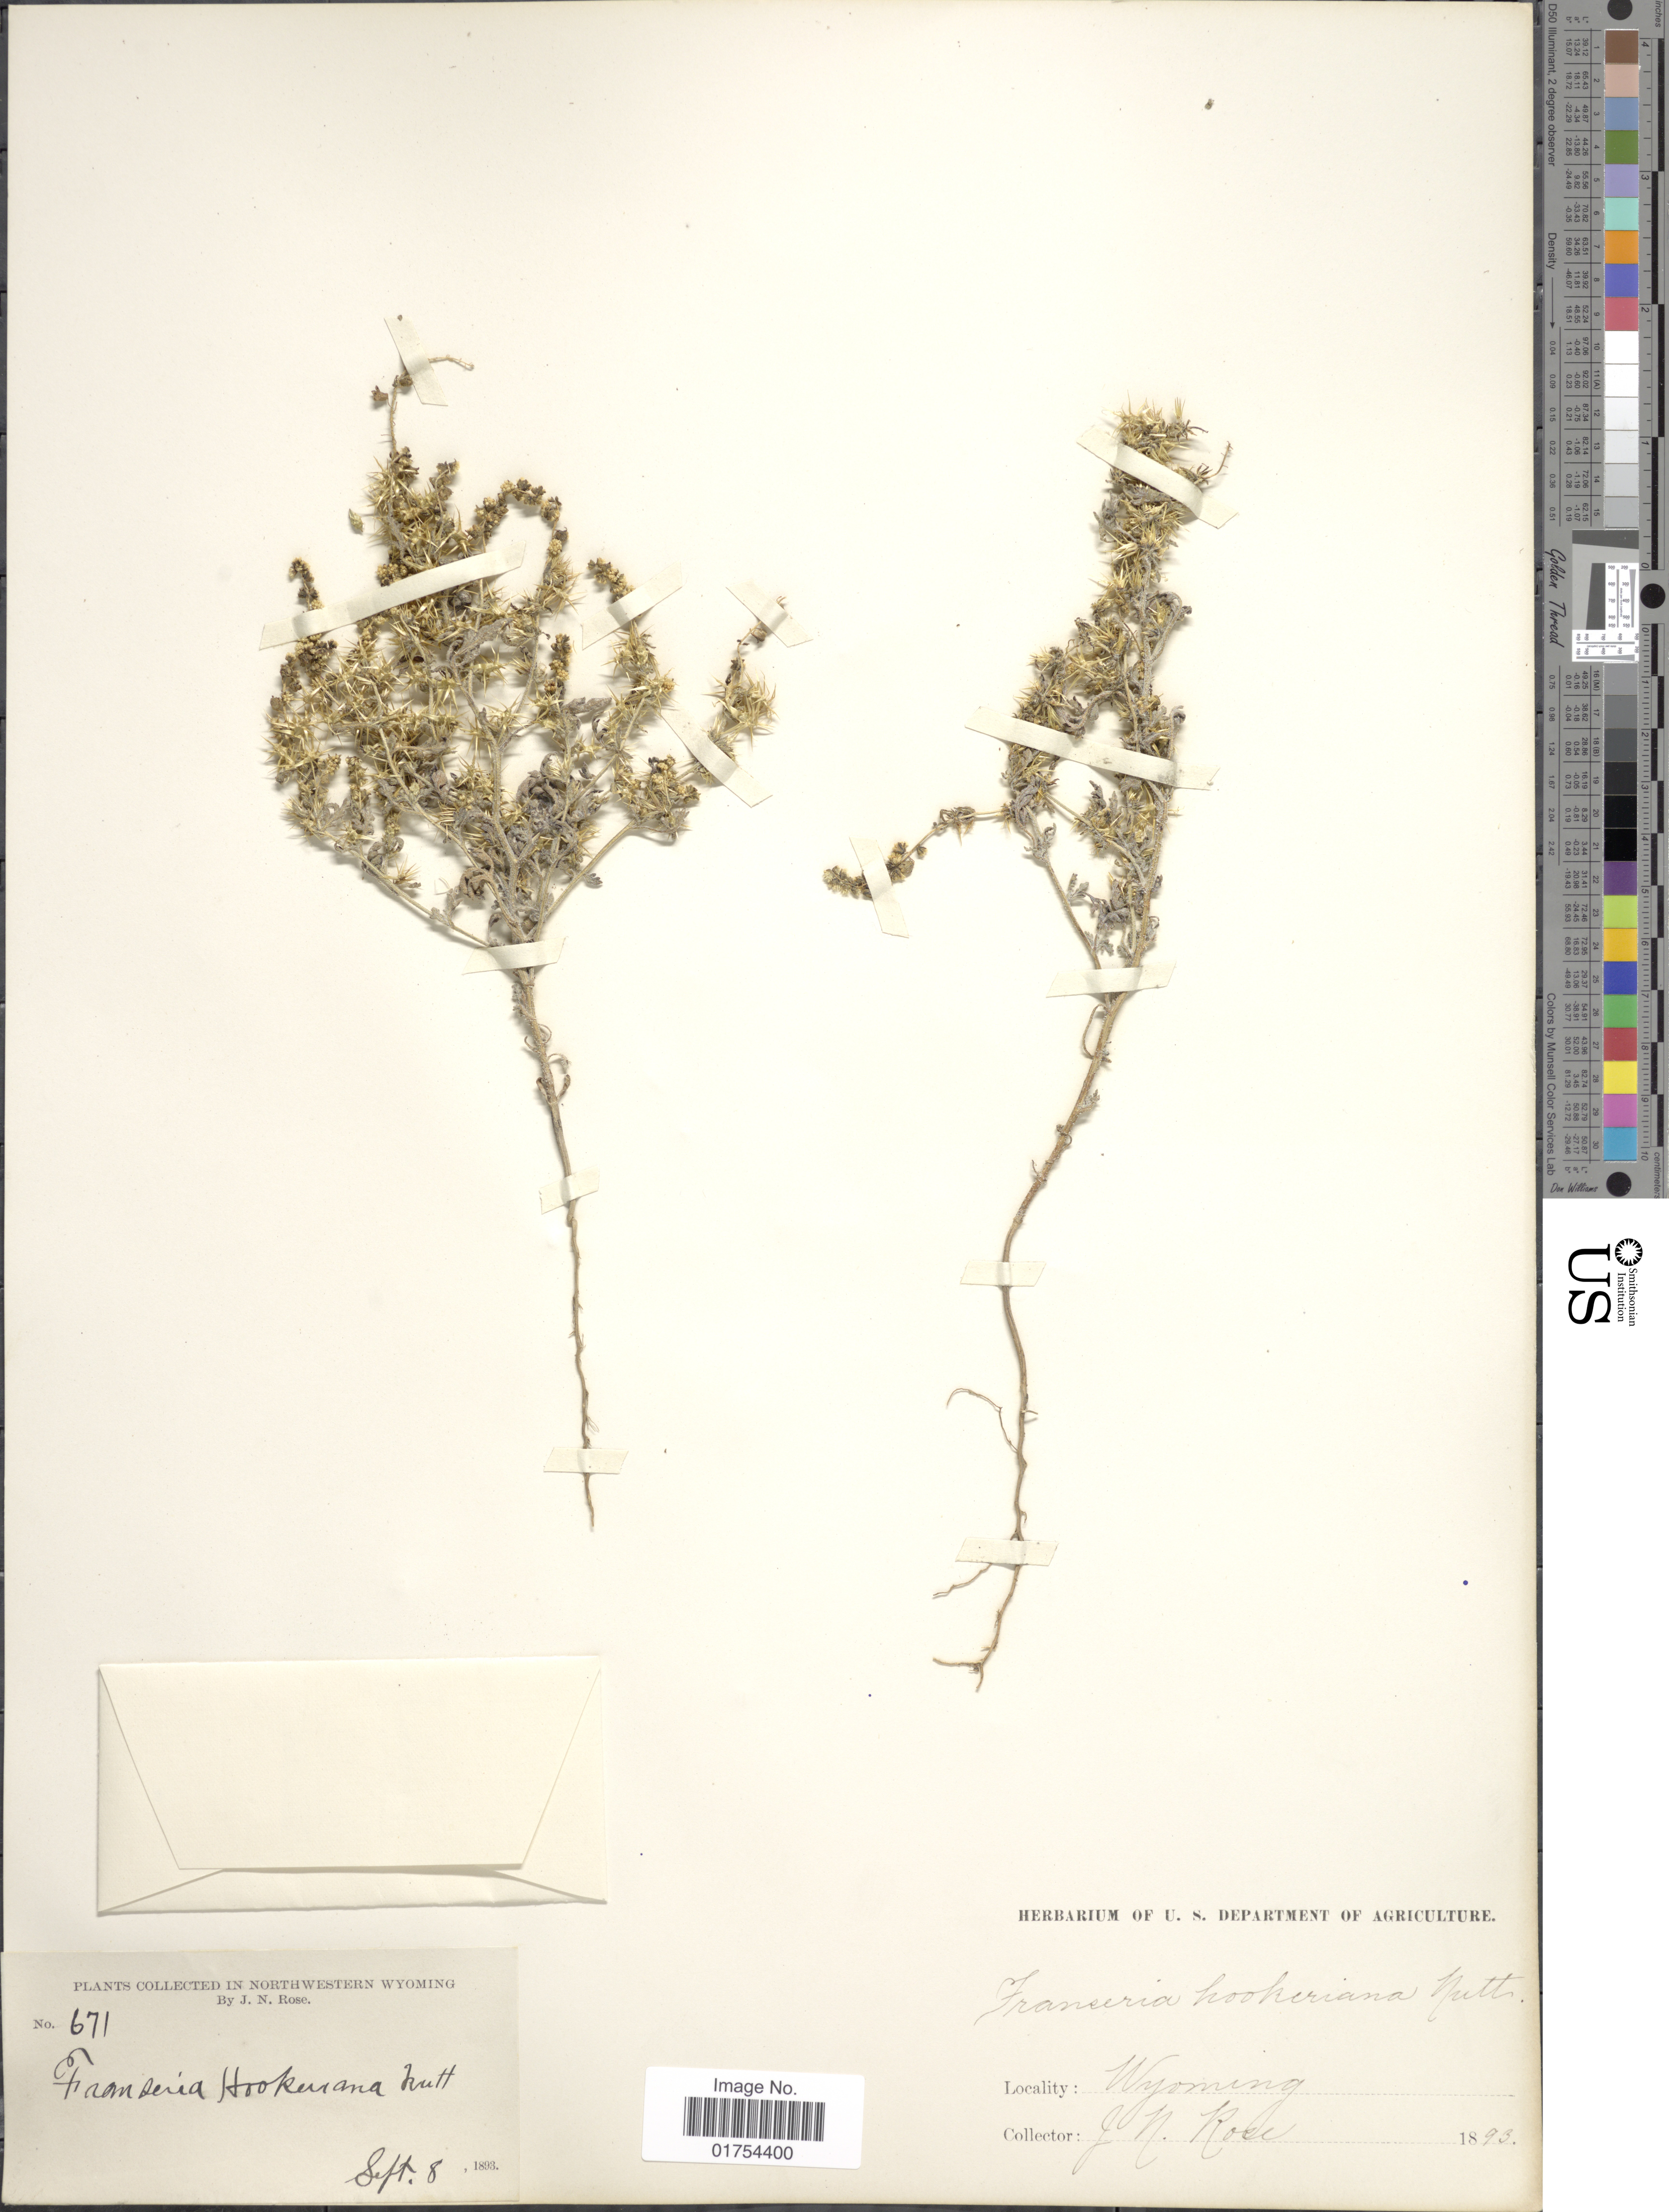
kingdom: Plantae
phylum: Tracheophyta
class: Magnoliopsida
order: Asterales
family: Asteraceae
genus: Franseria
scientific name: Franseria acanthicarpa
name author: Coville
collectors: J. N. Rose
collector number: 671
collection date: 1893-09-08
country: United States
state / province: Wyoming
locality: Northwestern Wyoming